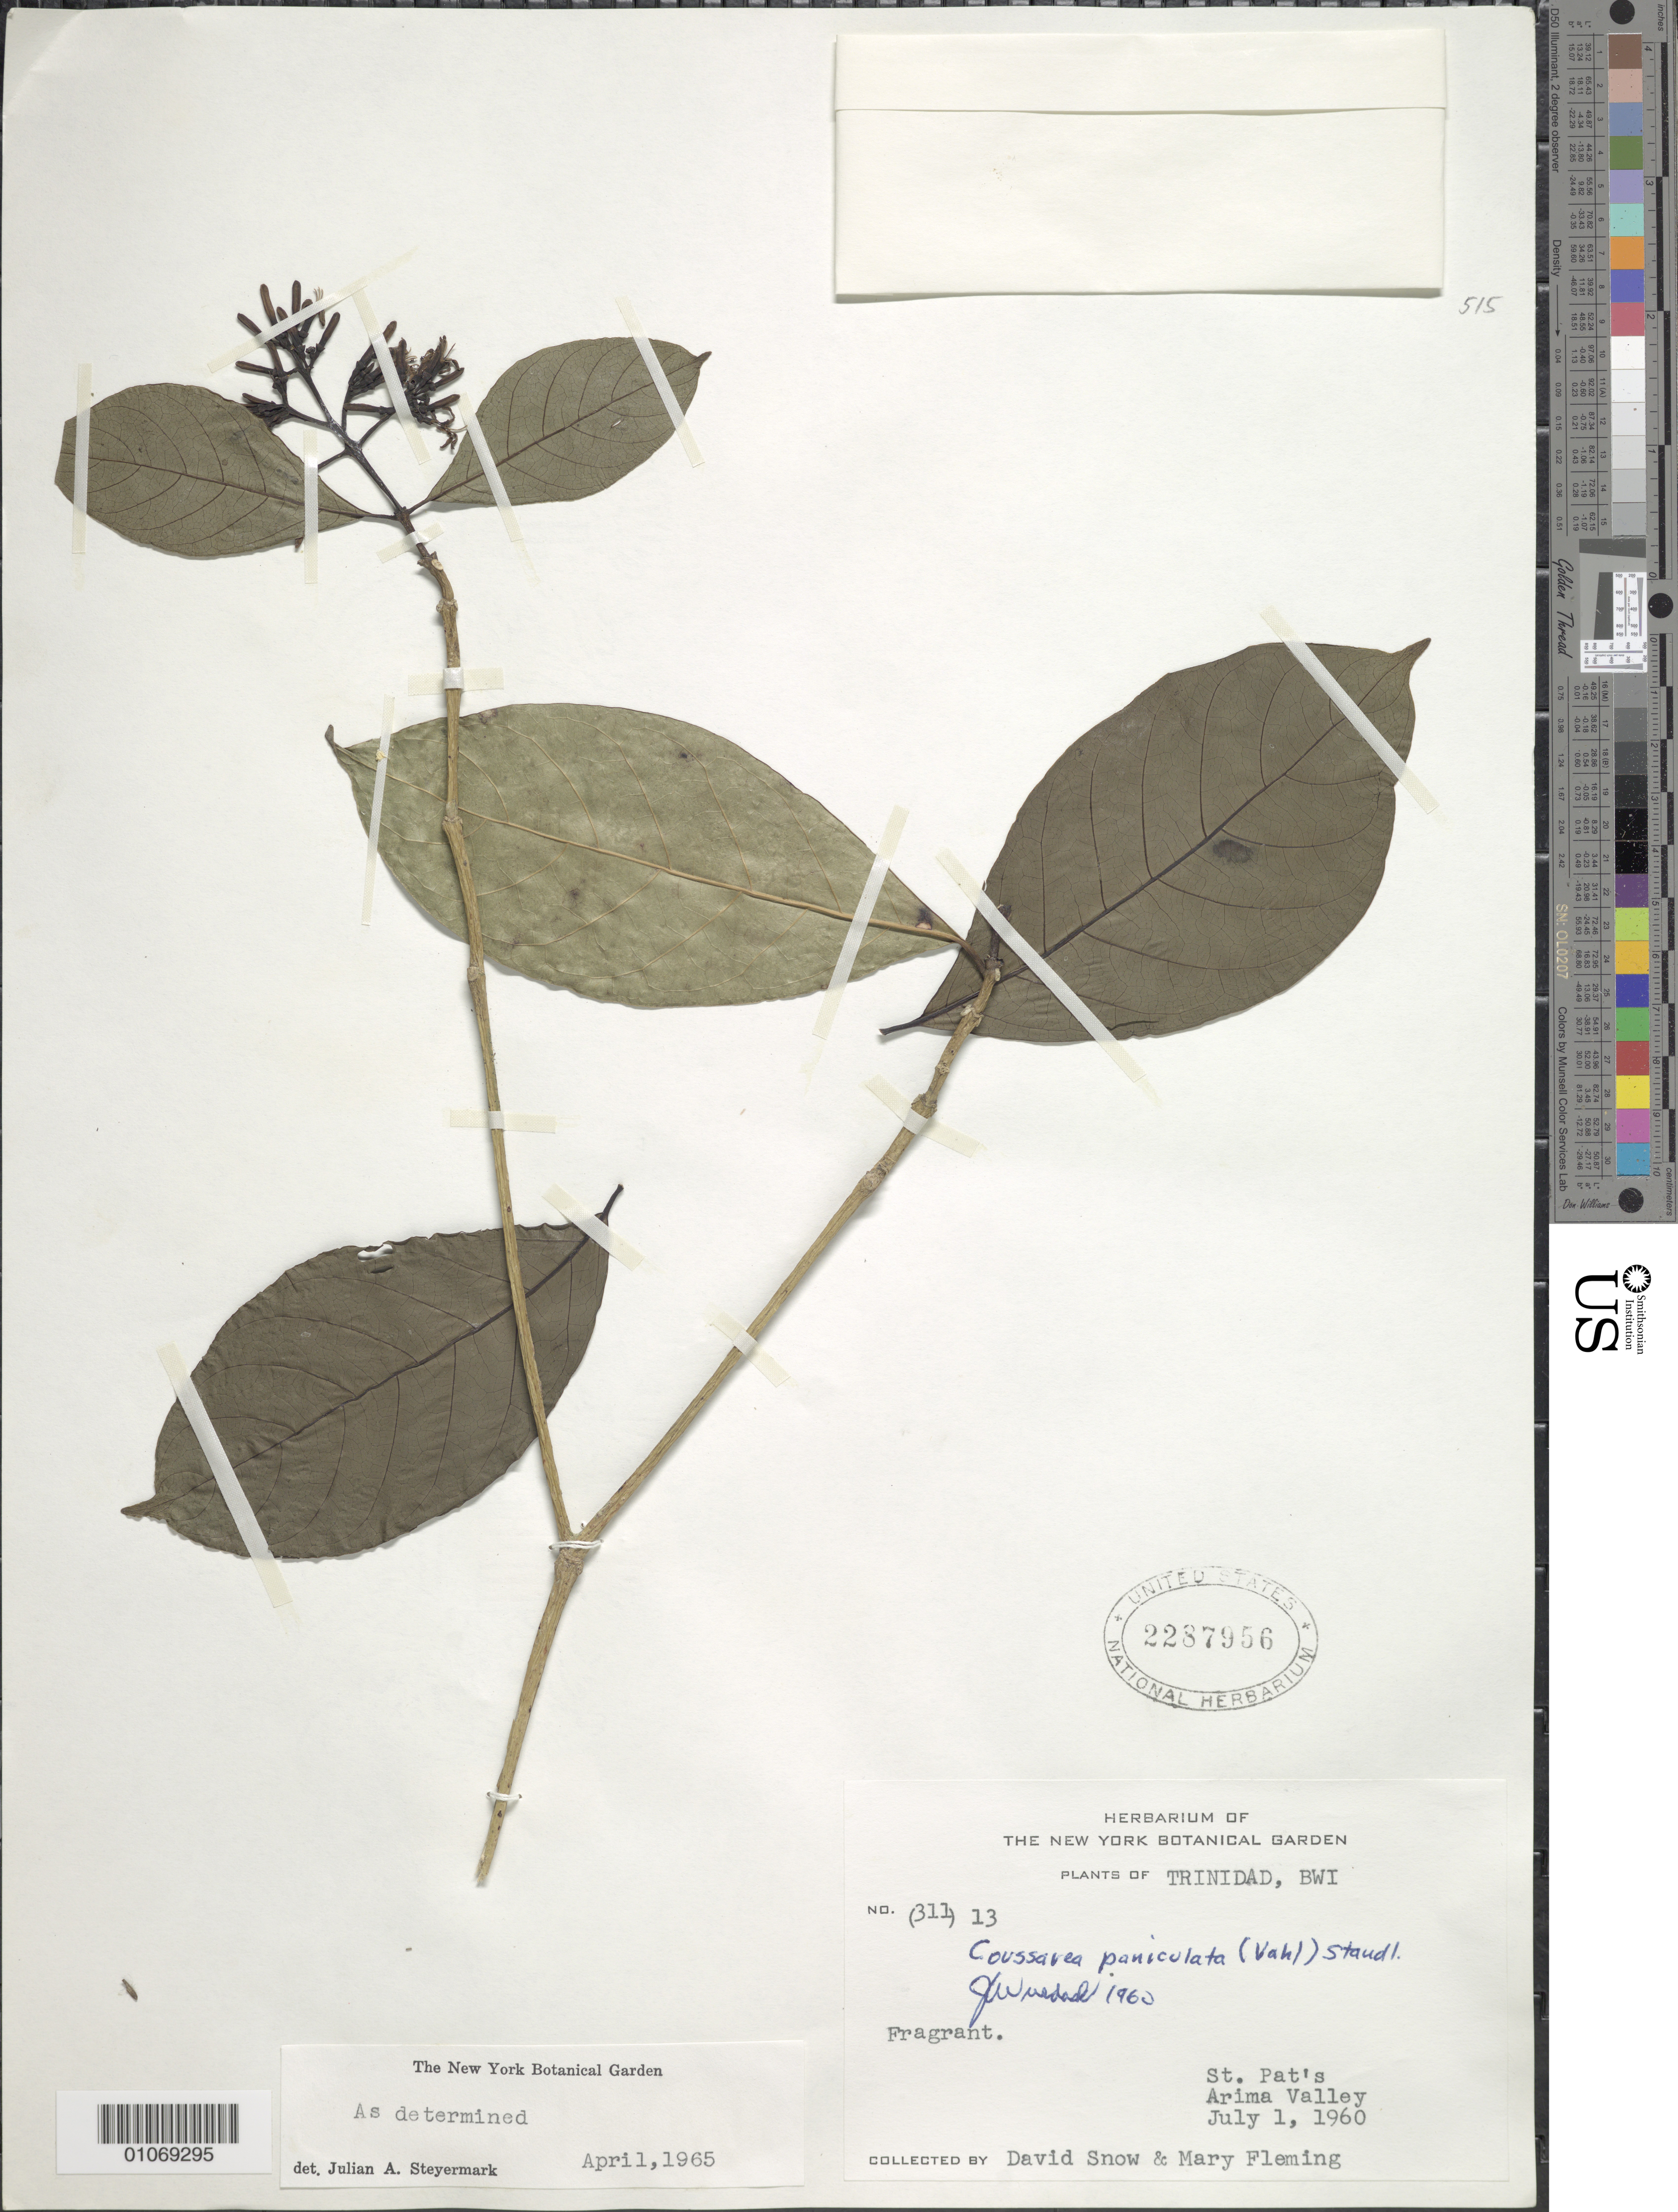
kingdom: Plantae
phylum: Tracheophyta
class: Magnoliopsida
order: Gentianales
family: Rubiaceae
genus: Coussarea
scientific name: Coussarea paniculata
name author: (Vahl) Standl.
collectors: D. Snow & M. Fleming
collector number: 13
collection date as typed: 01 Jul 1960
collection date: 1960-07-01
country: Trinidad and Tobago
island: Trinidad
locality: Arima Valley. St. Pat's.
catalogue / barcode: US 2287956